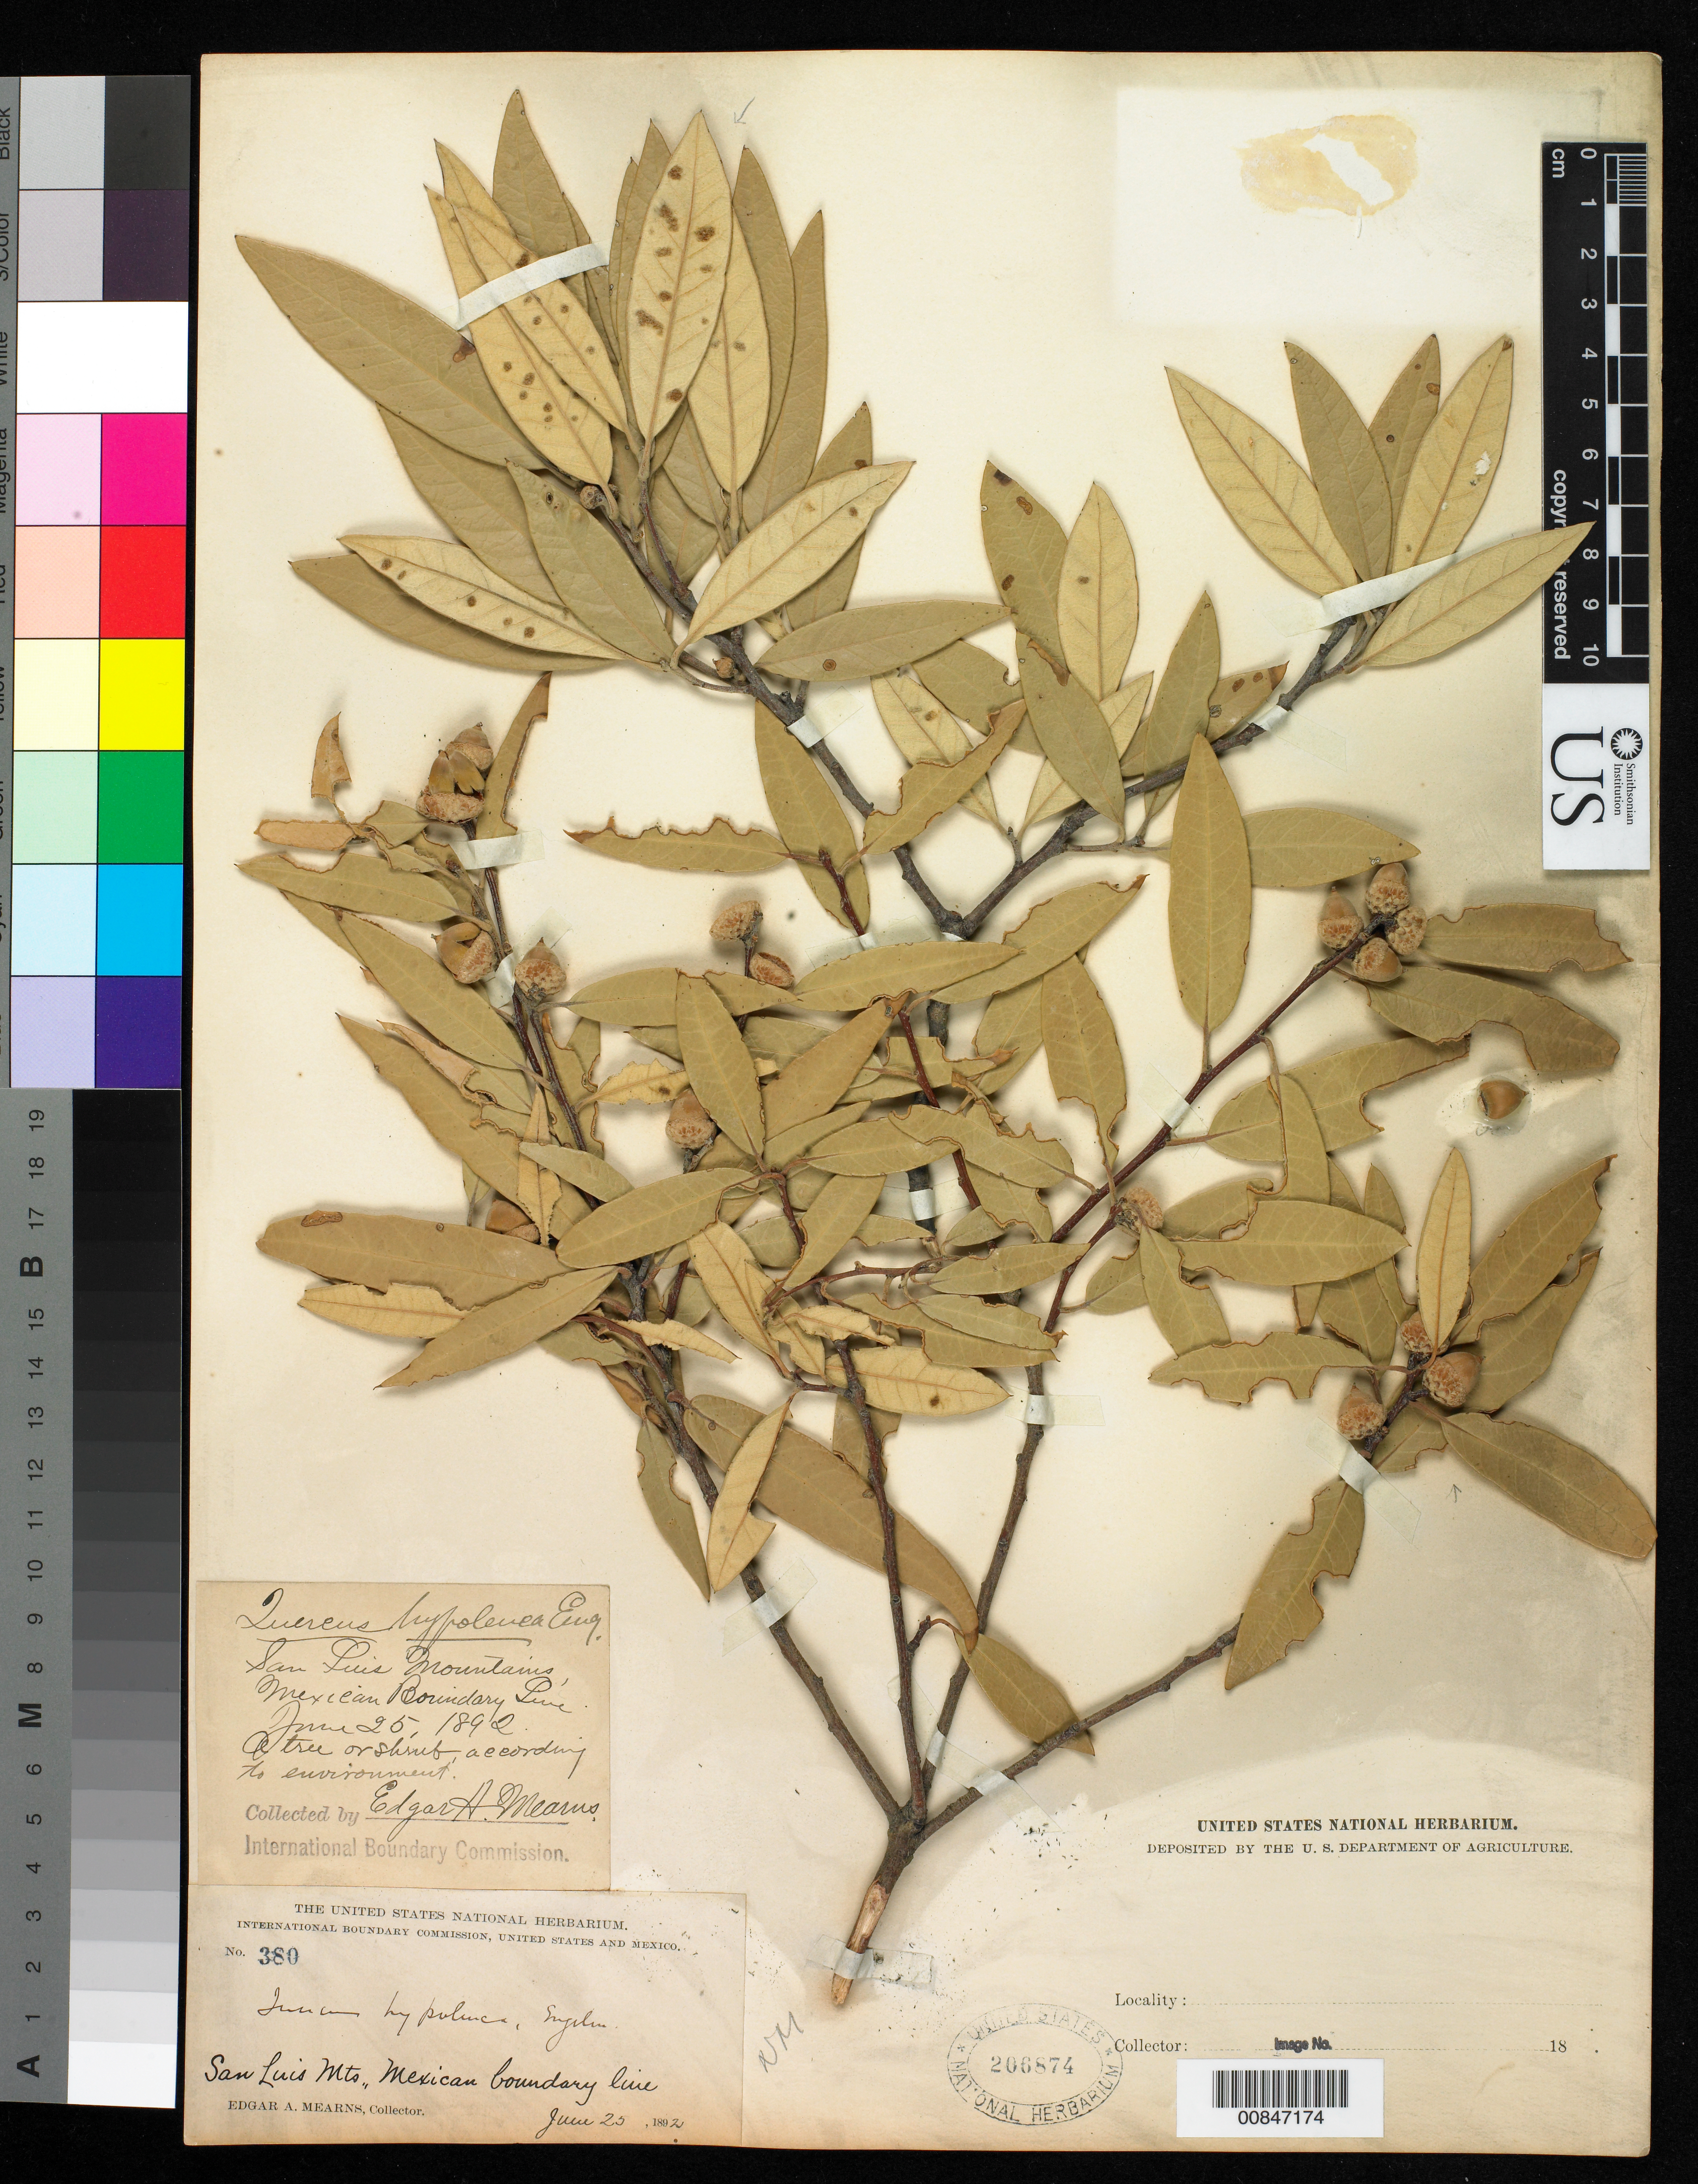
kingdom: Plantae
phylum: Tracheophyta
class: Magnoliopsida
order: Fagales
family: Fagaceae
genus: Quercus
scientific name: Quercus hypoleucoides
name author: A. Camus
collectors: E. A. Mearns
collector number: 380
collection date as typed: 25 Jun 1892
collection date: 1892-06-25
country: United States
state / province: New Mexico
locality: San Luis Mts., Mexican boundary line.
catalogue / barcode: US 206874